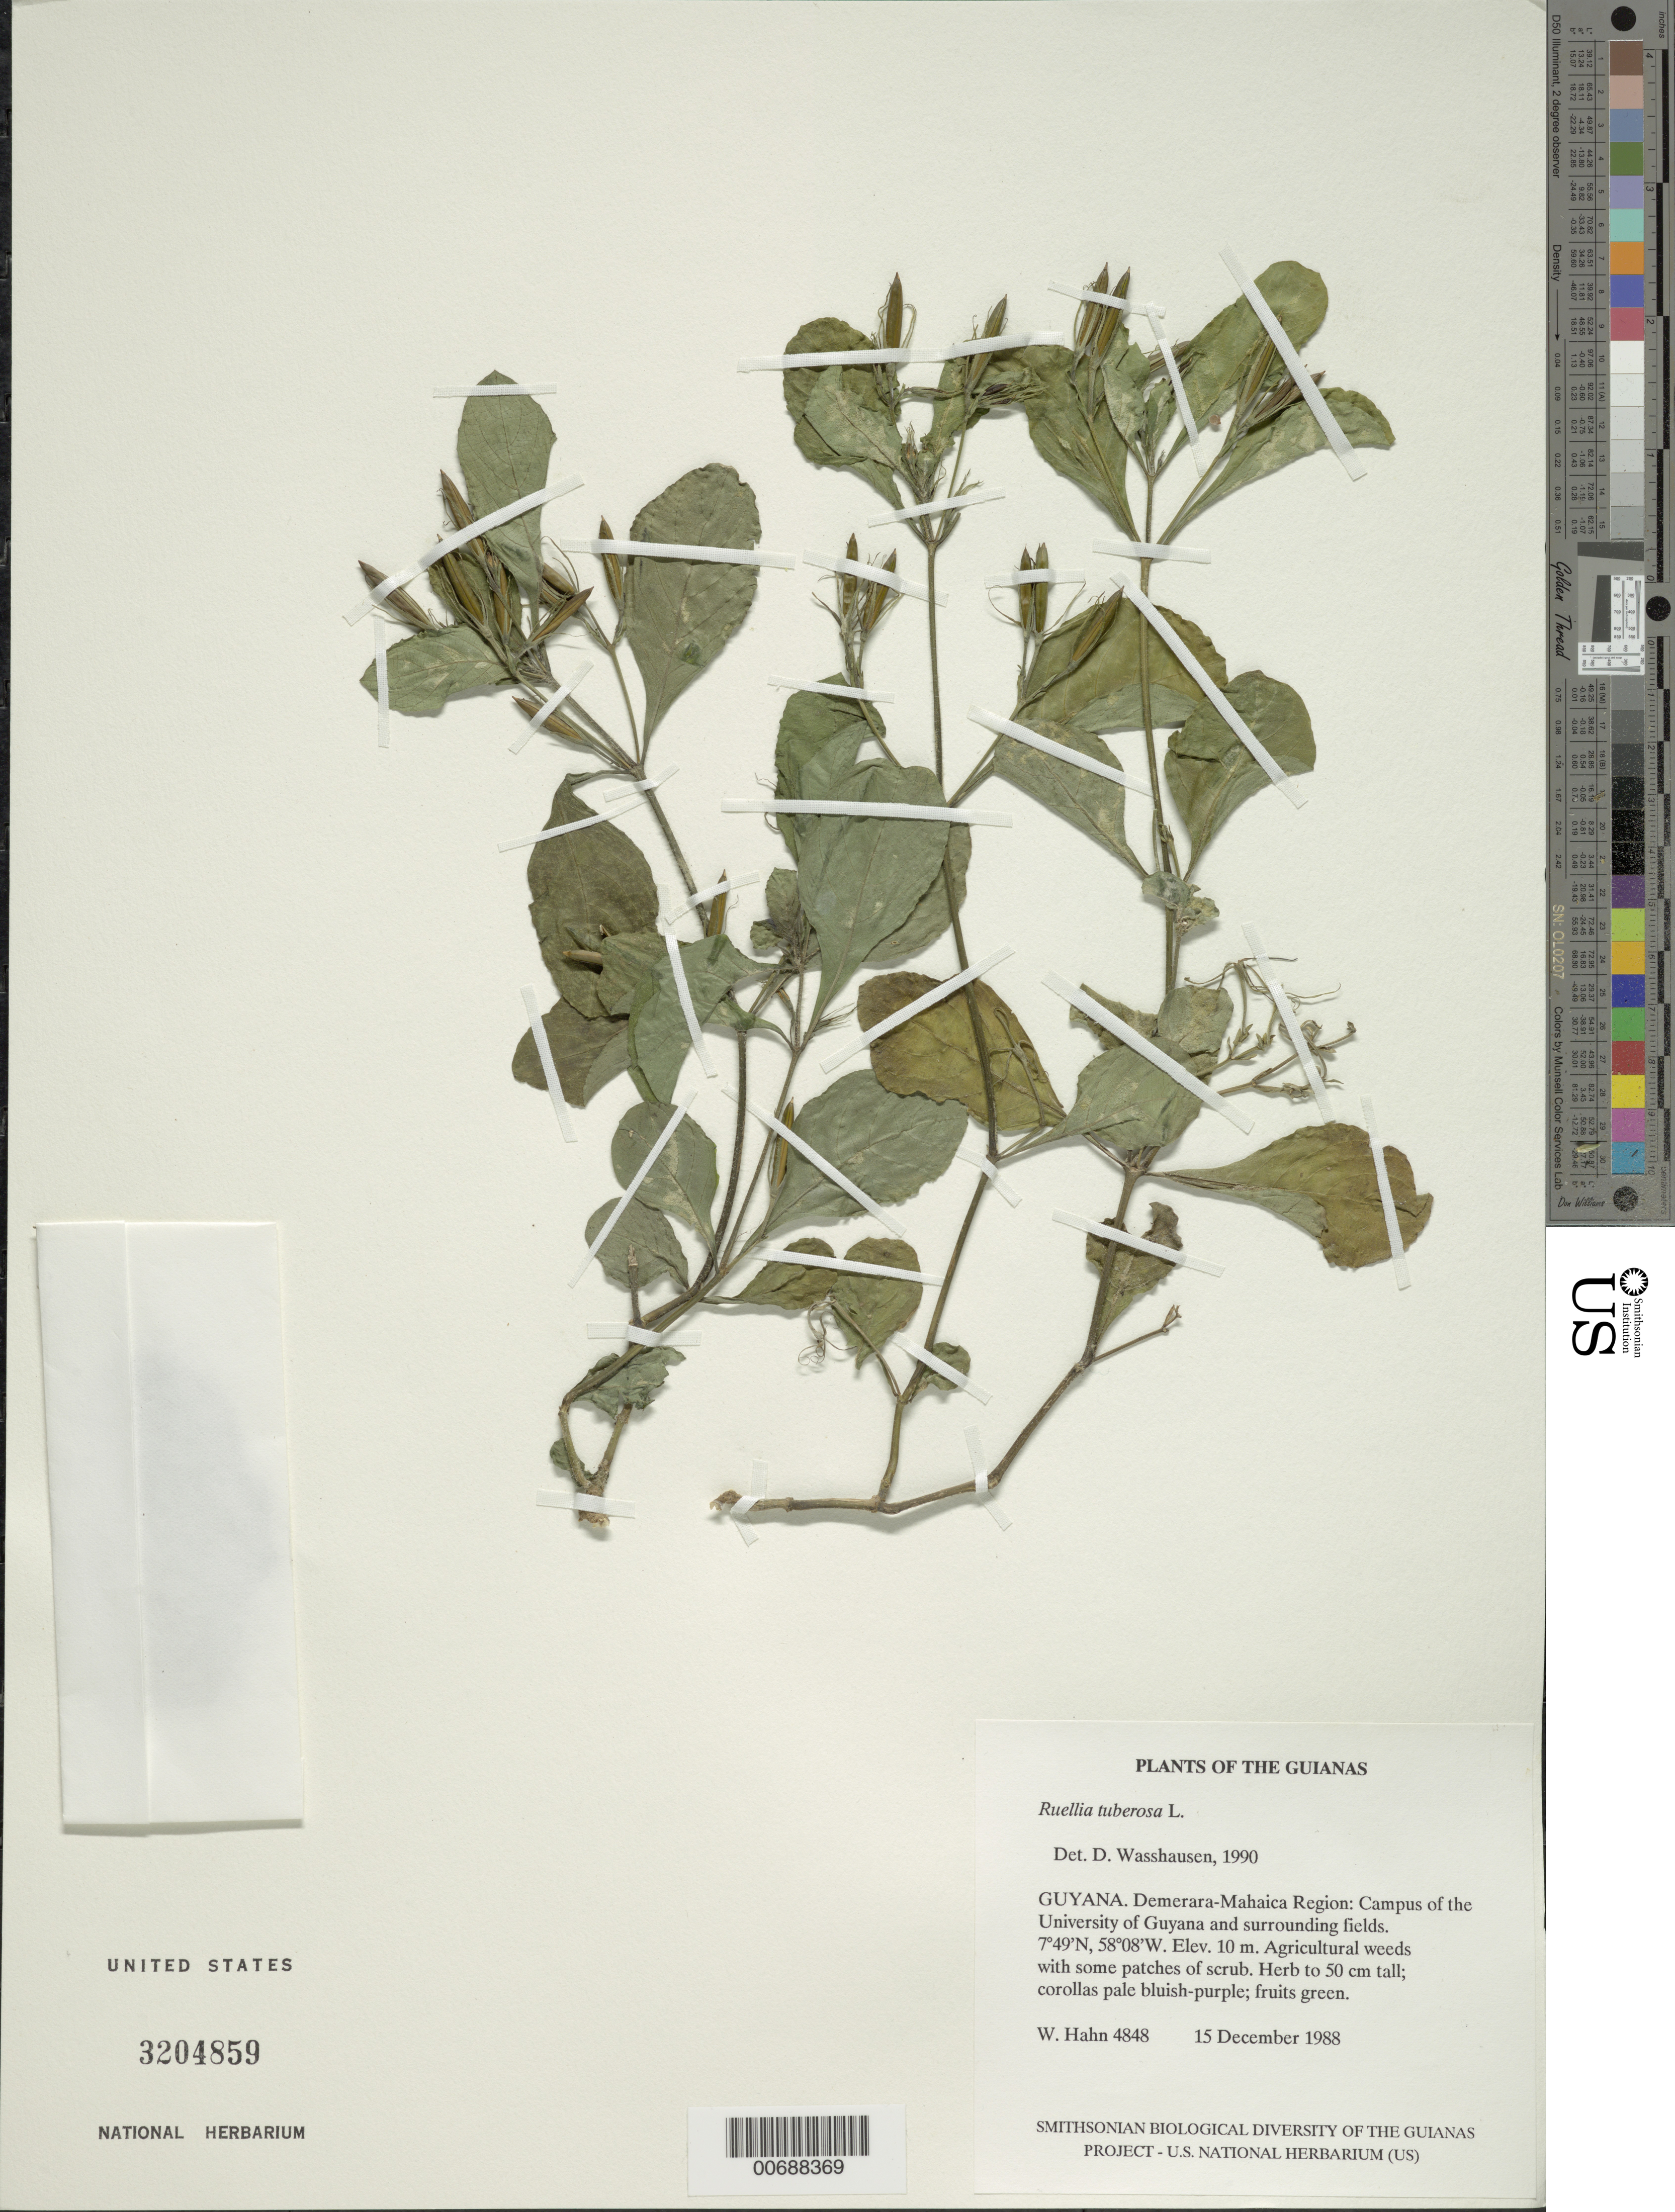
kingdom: Plantae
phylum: Tracheophyta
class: Magnoliopsida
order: Lamiales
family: Acanthaceae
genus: Ruellia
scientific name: Ruellia tuberosa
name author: L.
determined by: Wasshausen, Dieter C., (BOT), Smithsonian Institution - National Museum of Natural History (UNITED STATES)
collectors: W. Hahn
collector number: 4848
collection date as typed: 15 December 1988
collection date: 1988-12-15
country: Guyana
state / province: Demerara-Mahaica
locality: Campus of the University of Guyana and surrounding fields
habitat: Agricultural weeds with some patches of scrub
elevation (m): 10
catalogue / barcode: US 3204859